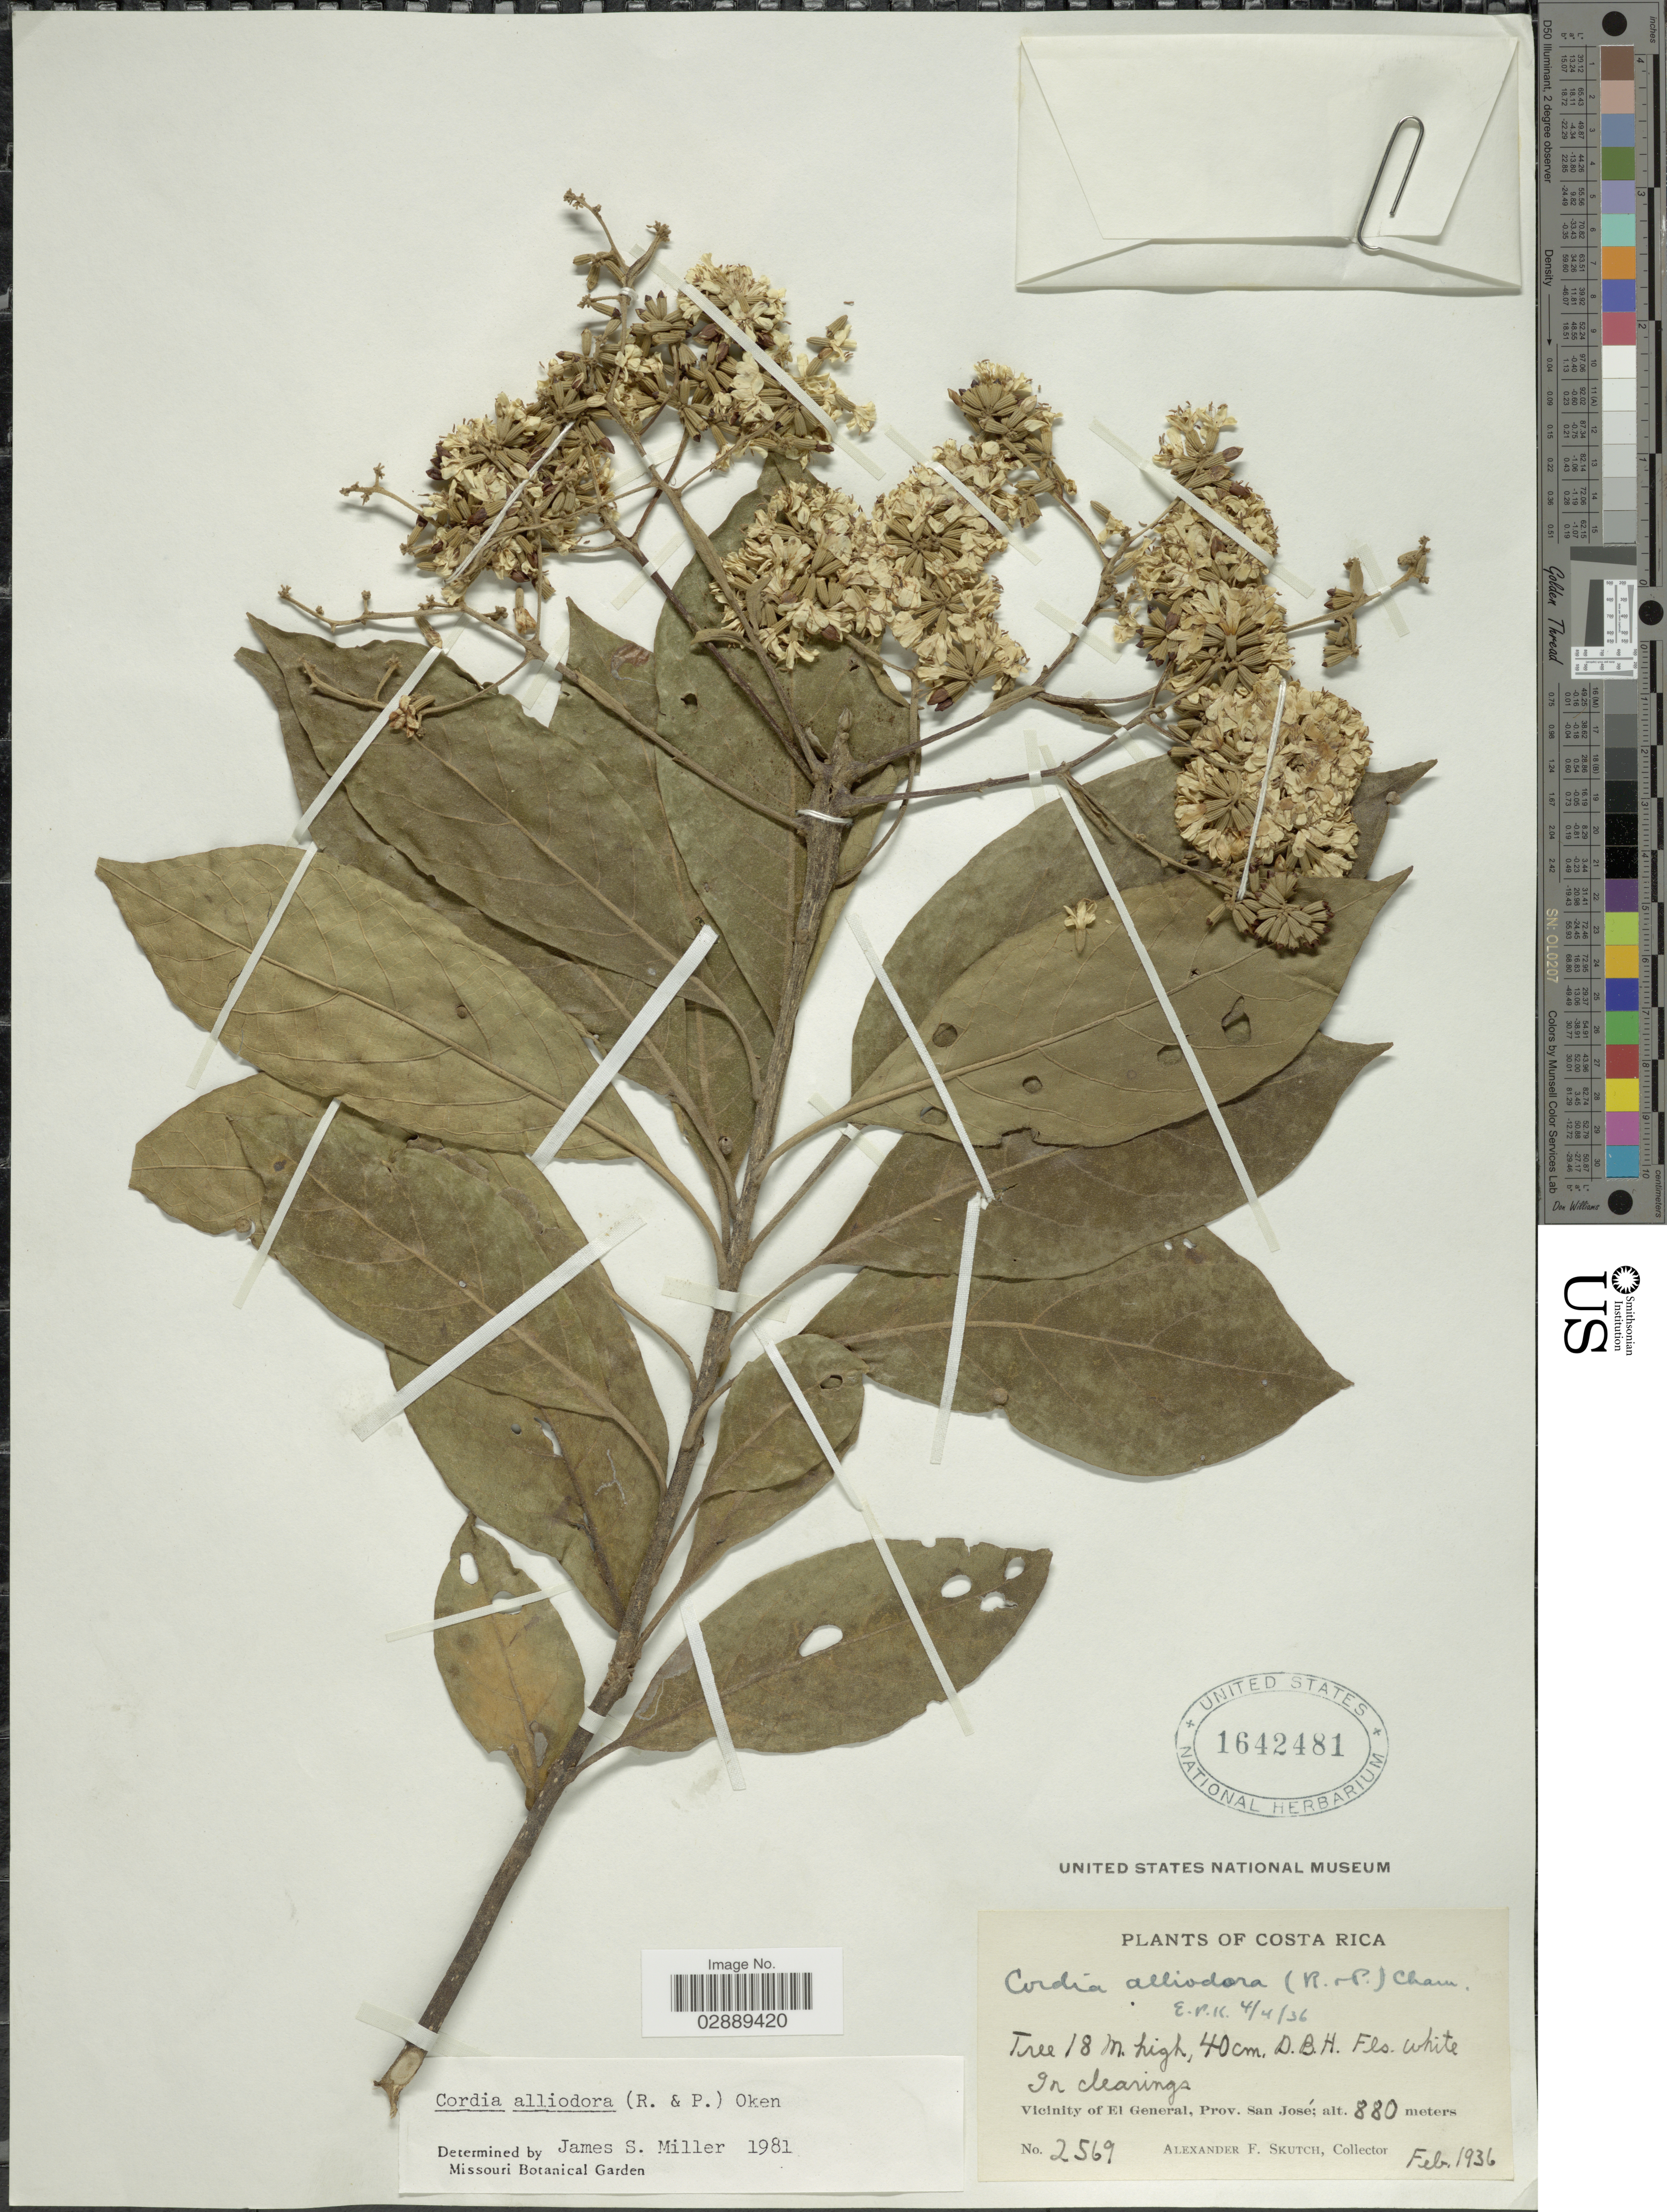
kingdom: Plantae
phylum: Tracheophyta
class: Magnoliopsida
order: Boraginales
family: Cordiaceae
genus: Cordia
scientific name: Cordia alliodora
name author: (Ruiz & Pav.) Oken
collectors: A. F. Skutch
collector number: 2569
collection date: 1936-02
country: Costa Rica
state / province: San José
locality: In clearings. Vicinity of El General.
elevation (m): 880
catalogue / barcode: US 1642481